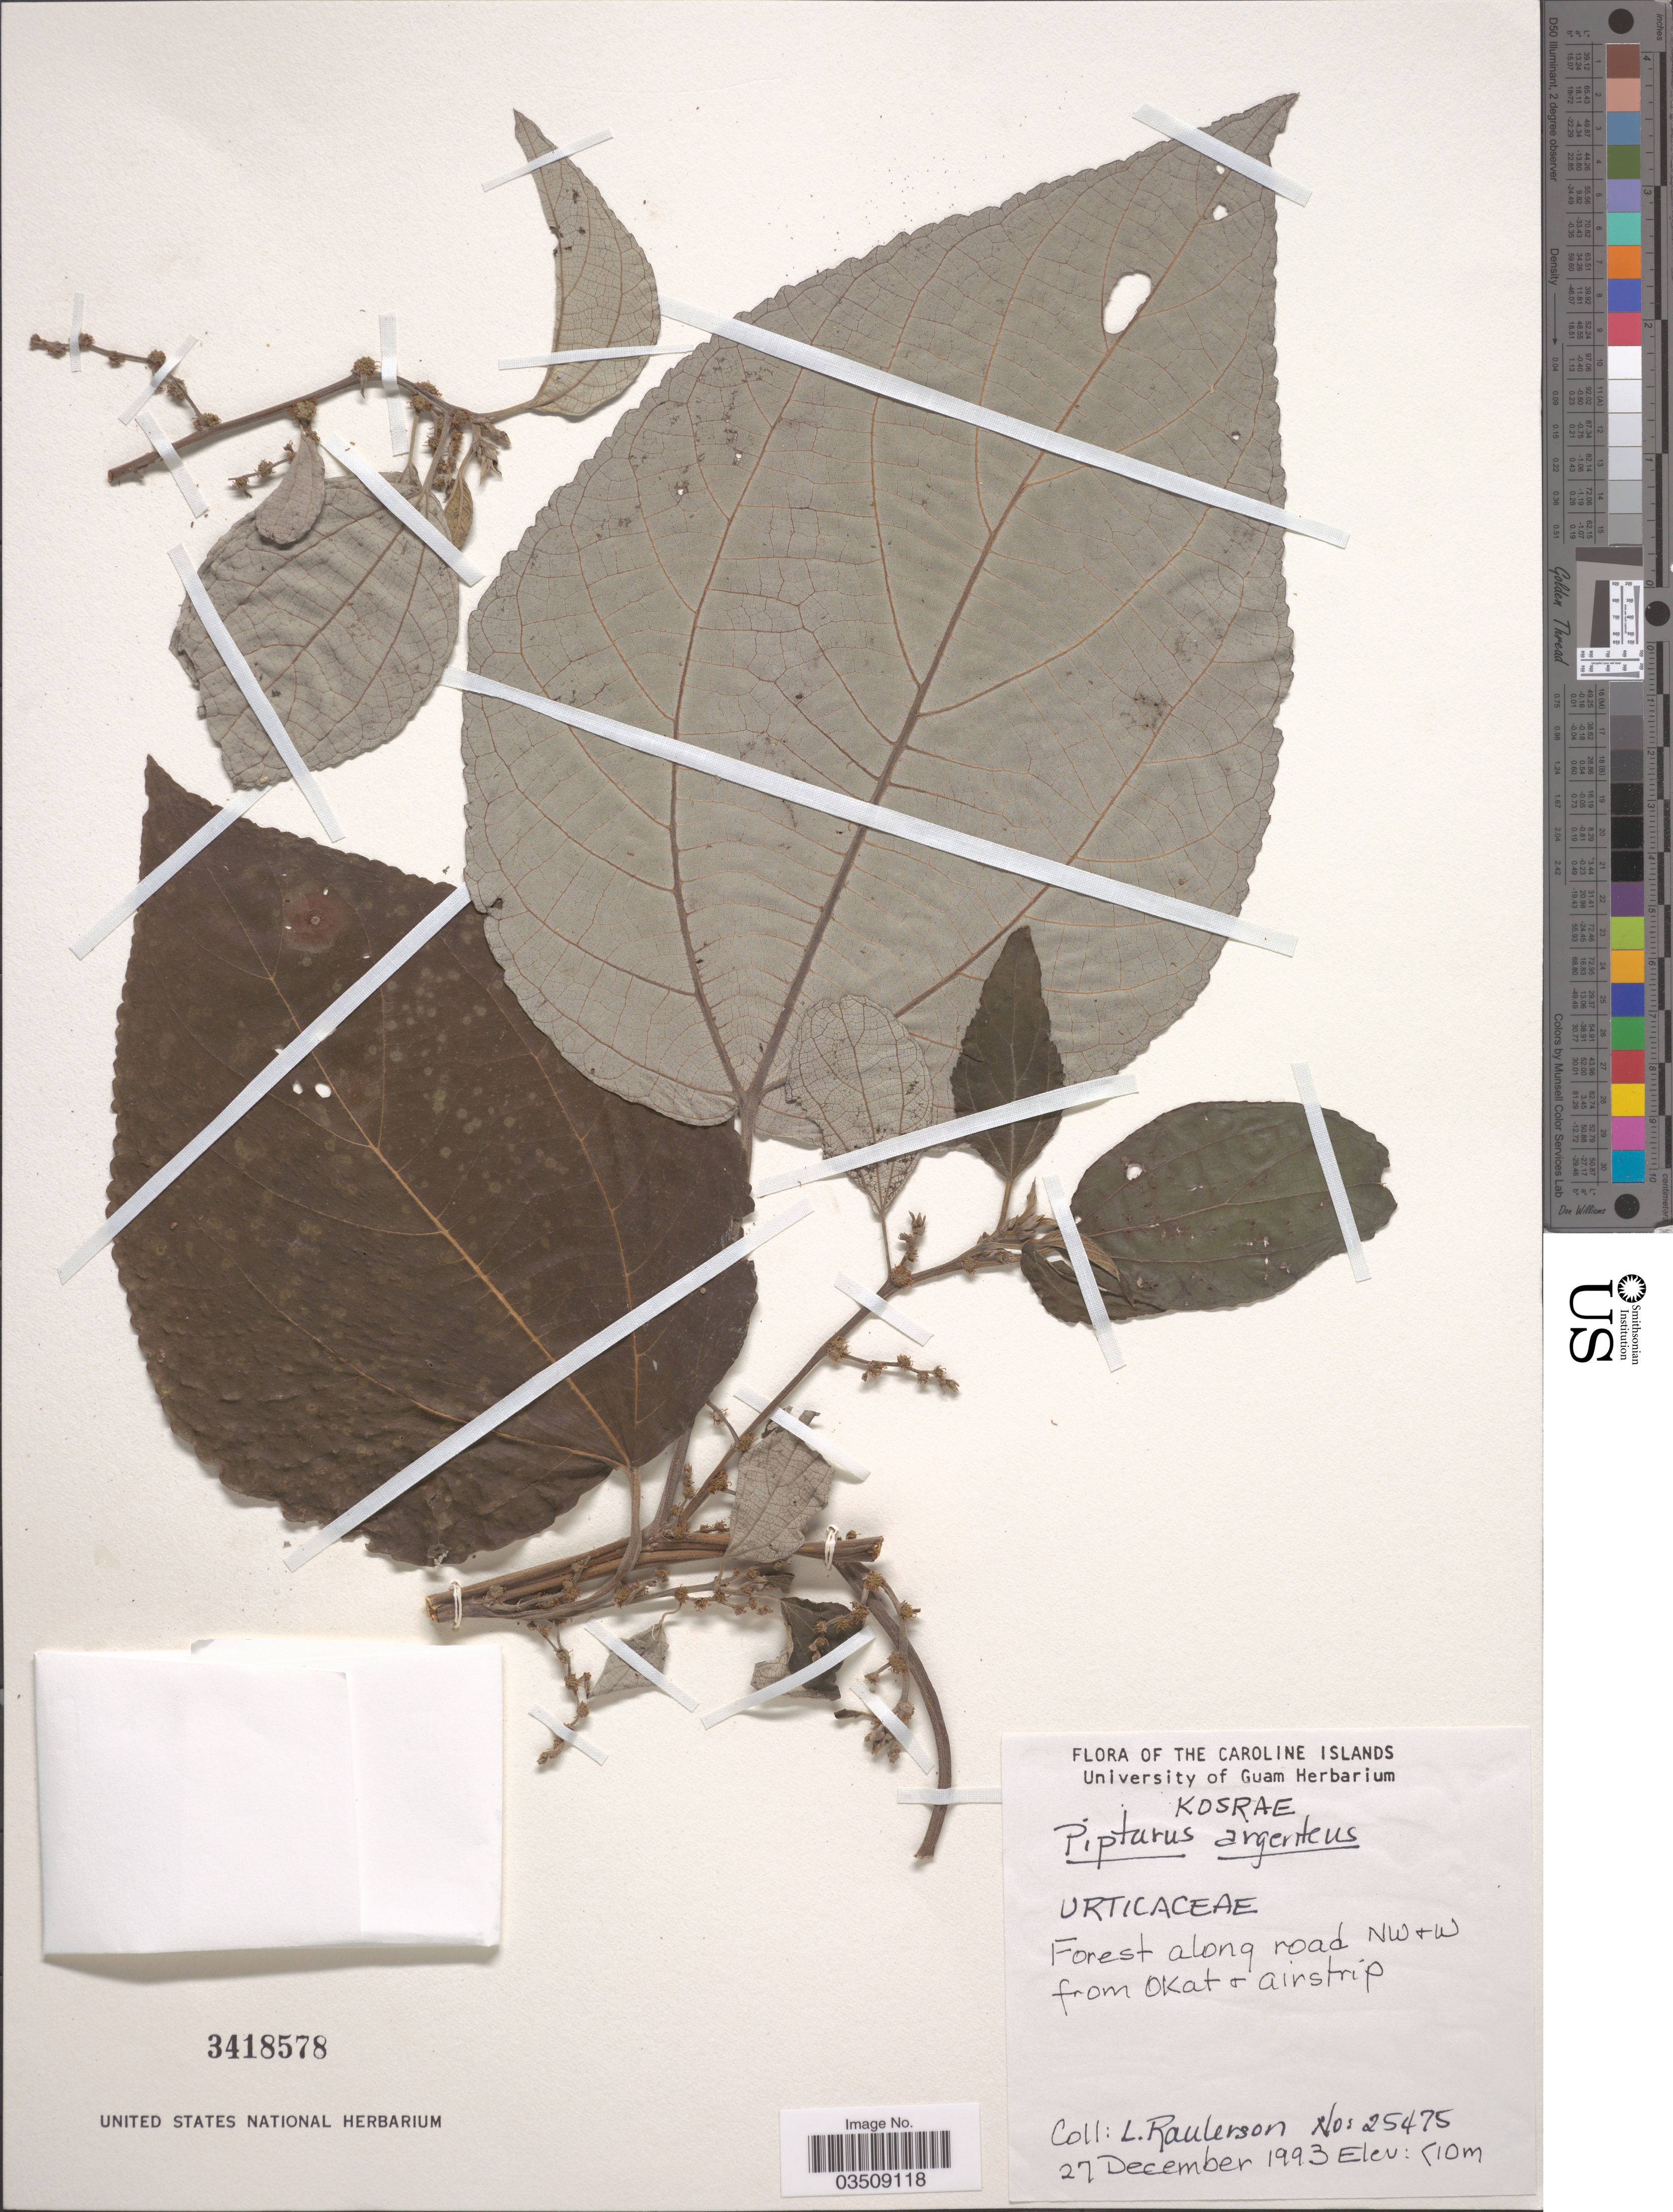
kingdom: Plantae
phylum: Tracheophyta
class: Magnoliopsida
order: Rosales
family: Urticaceae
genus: Pipturus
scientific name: Pipturus argenteus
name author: (G. Forst.) Wedd.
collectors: L. Raulerson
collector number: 25475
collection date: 1993-12-27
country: Micronesia, Federated States of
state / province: Kosrae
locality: Caroline Islands. Kosrae. Forest along road NW + W from Okat + airstrip.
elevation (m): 10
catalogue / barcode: US 3418578